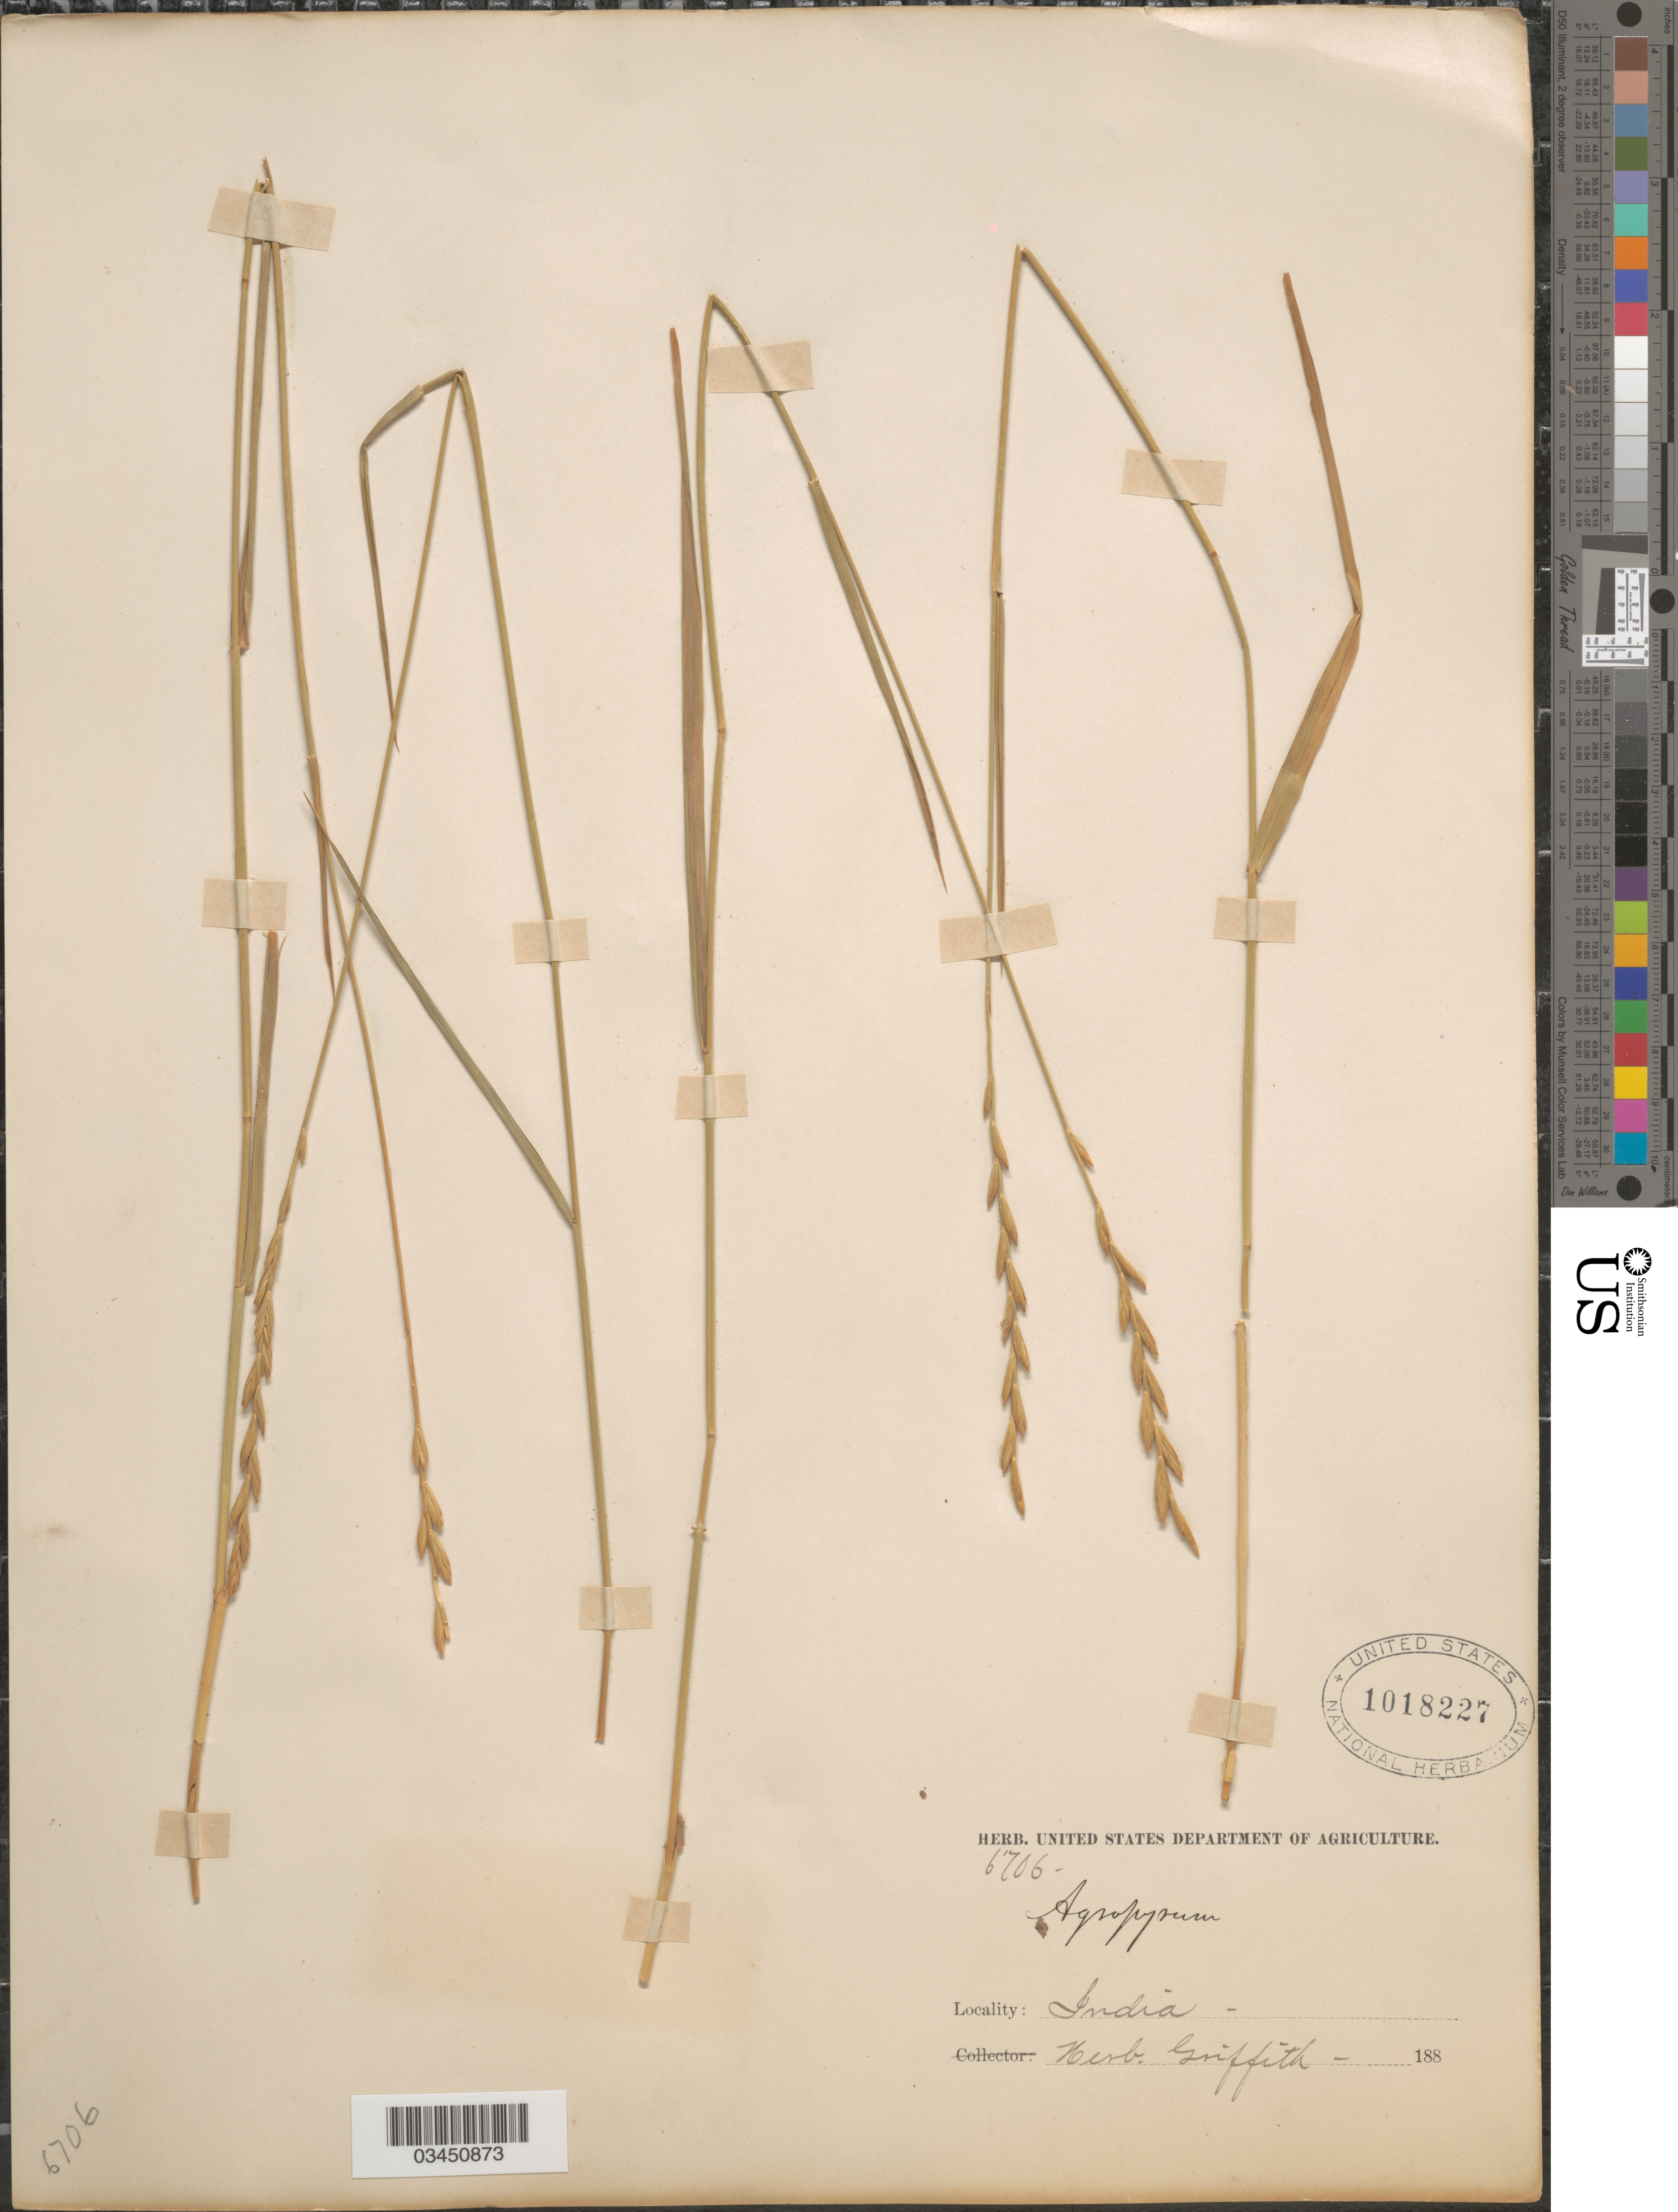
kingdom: Plantae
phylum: Tracheophyta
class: Liliopsida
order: Poales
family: Poaceae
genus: Elymus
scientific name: Elymus sp.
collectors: ex herb. Griffith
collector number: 6706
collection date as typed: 188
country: India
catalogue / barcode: US 1018227